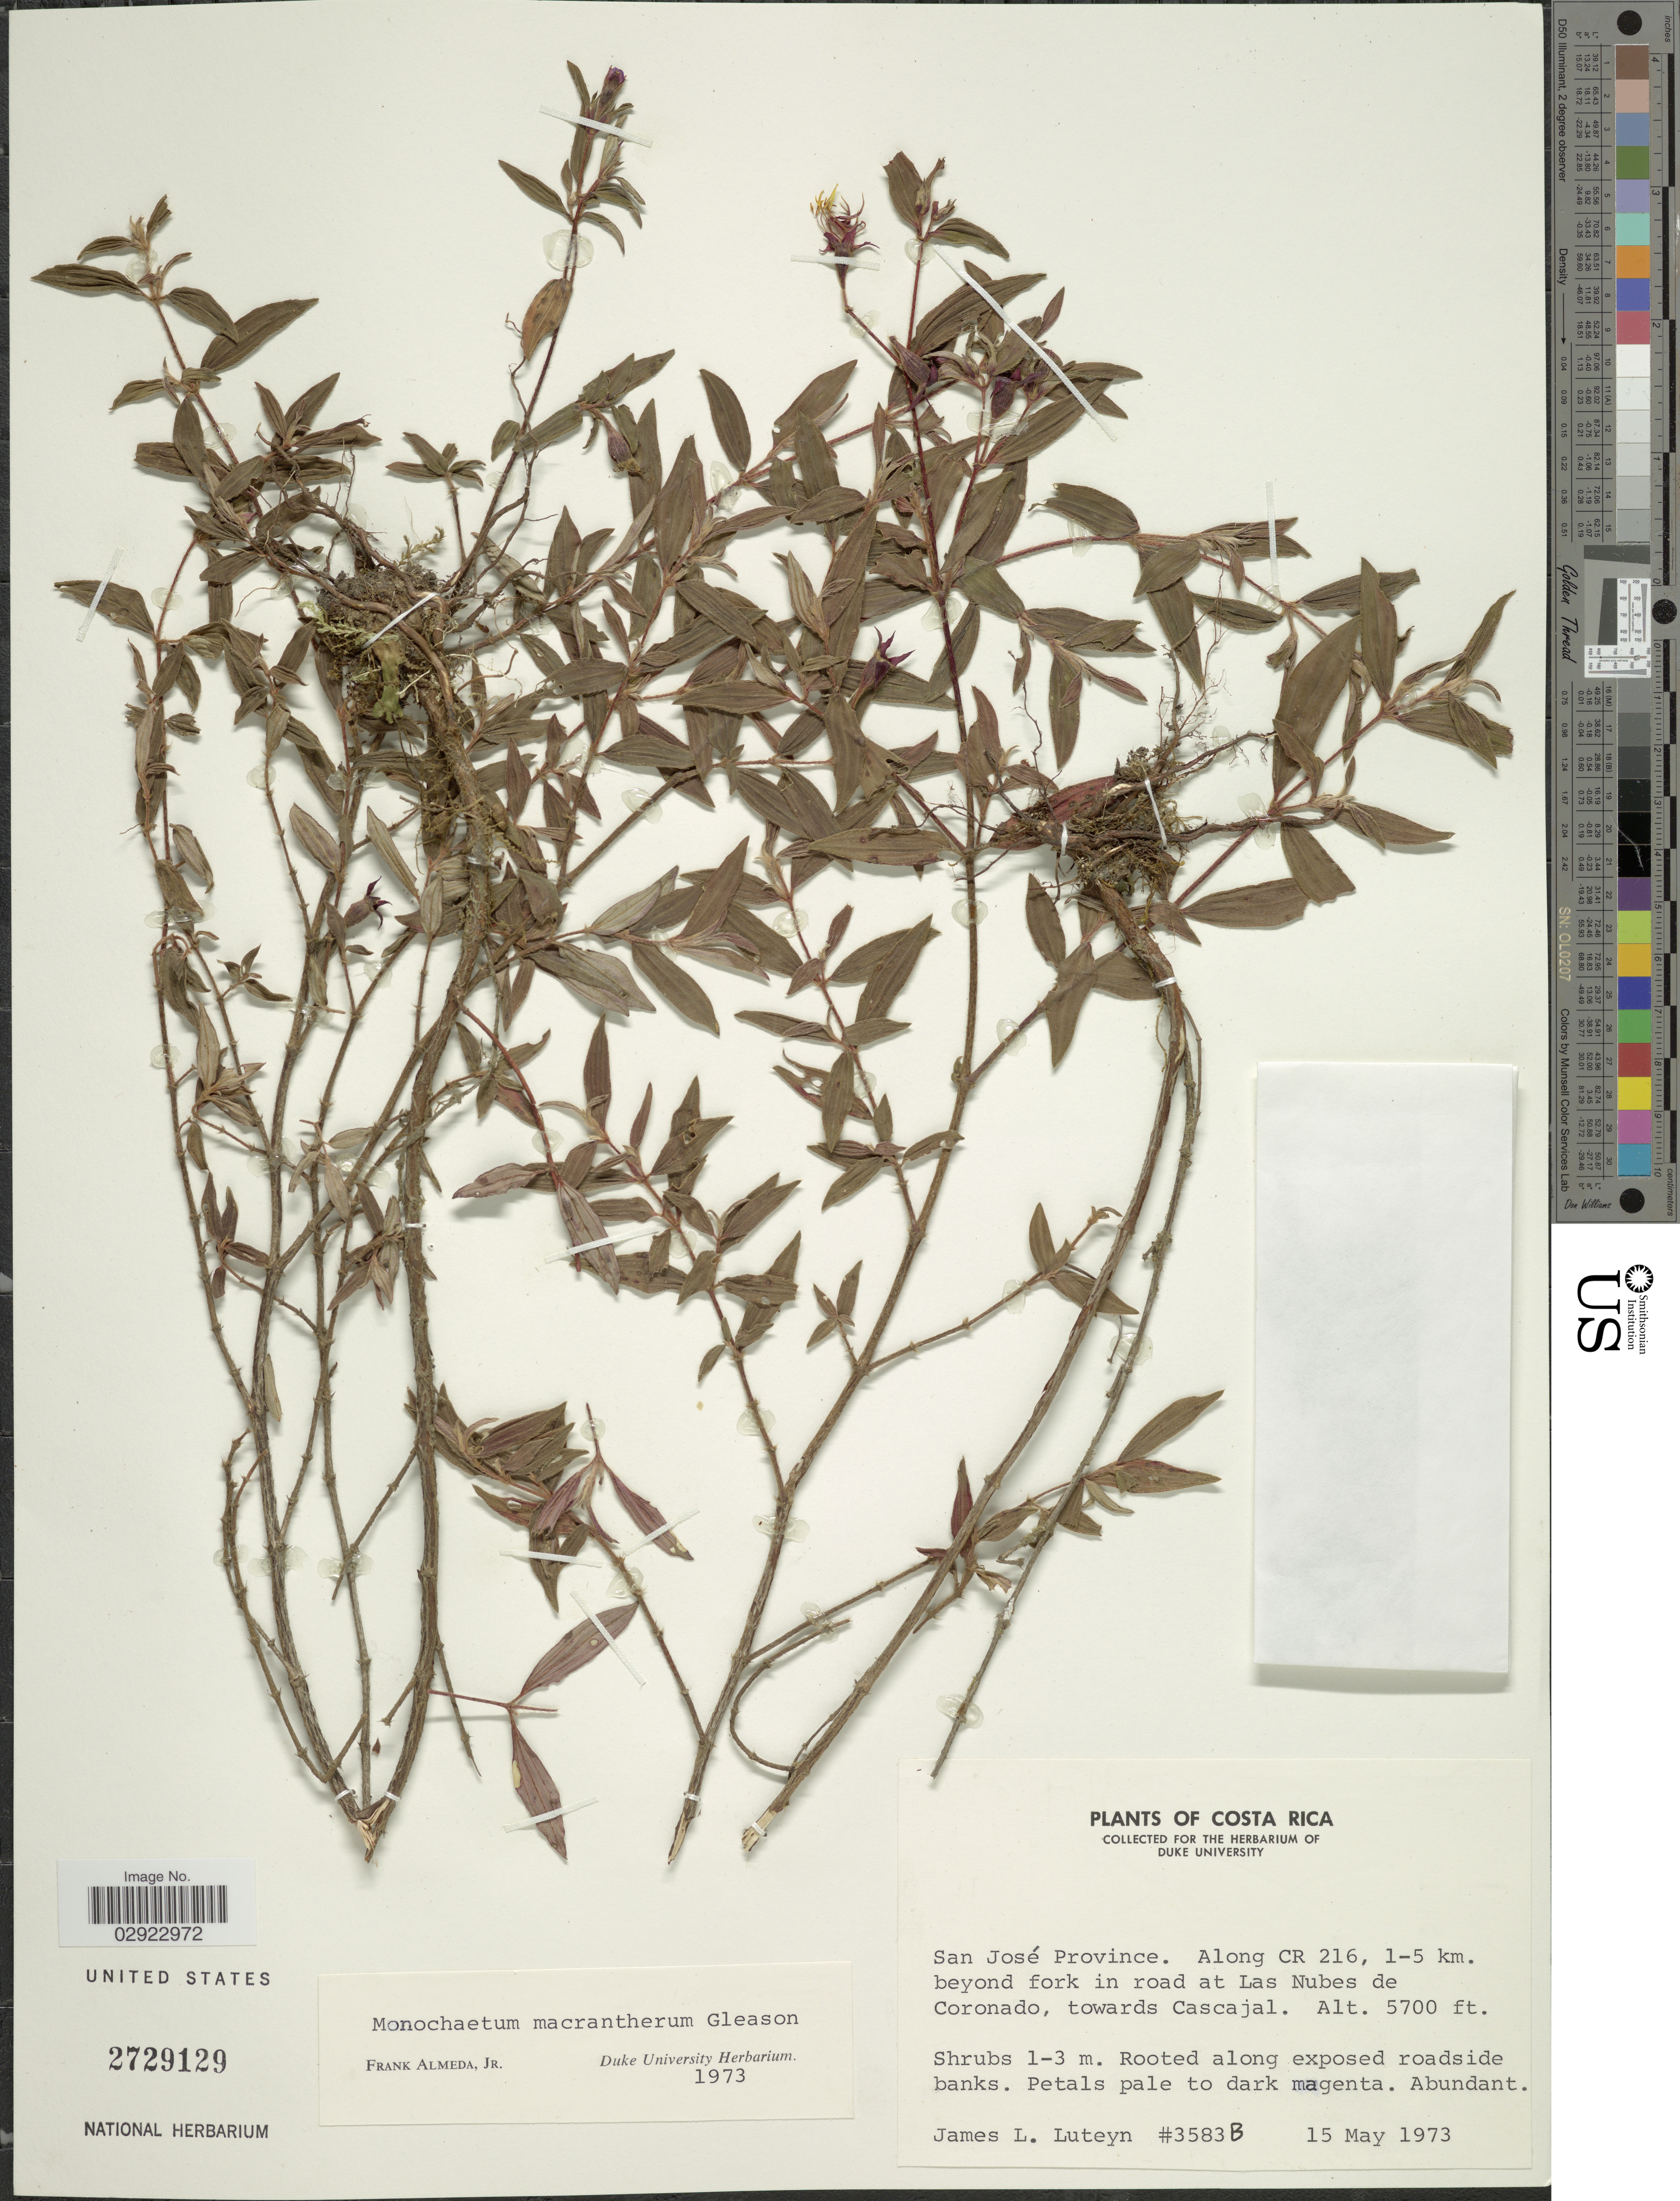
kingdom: Plantae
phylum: Tracheophyta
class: Magnoliopsida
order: Myrtales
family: Melastomataceae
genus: Monochaetum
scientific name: Monochaetum macrantherum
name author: Gleason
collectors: J. L. Luteyn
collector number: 3583B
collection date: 1973-05-15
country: Costa Rica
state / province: San José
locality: San José Province. Along CR 216, 1-5 km. beyond fork in road at Las Nubes de Coronado, towards Cascajal.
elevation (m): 1737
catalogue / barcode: US 2729129